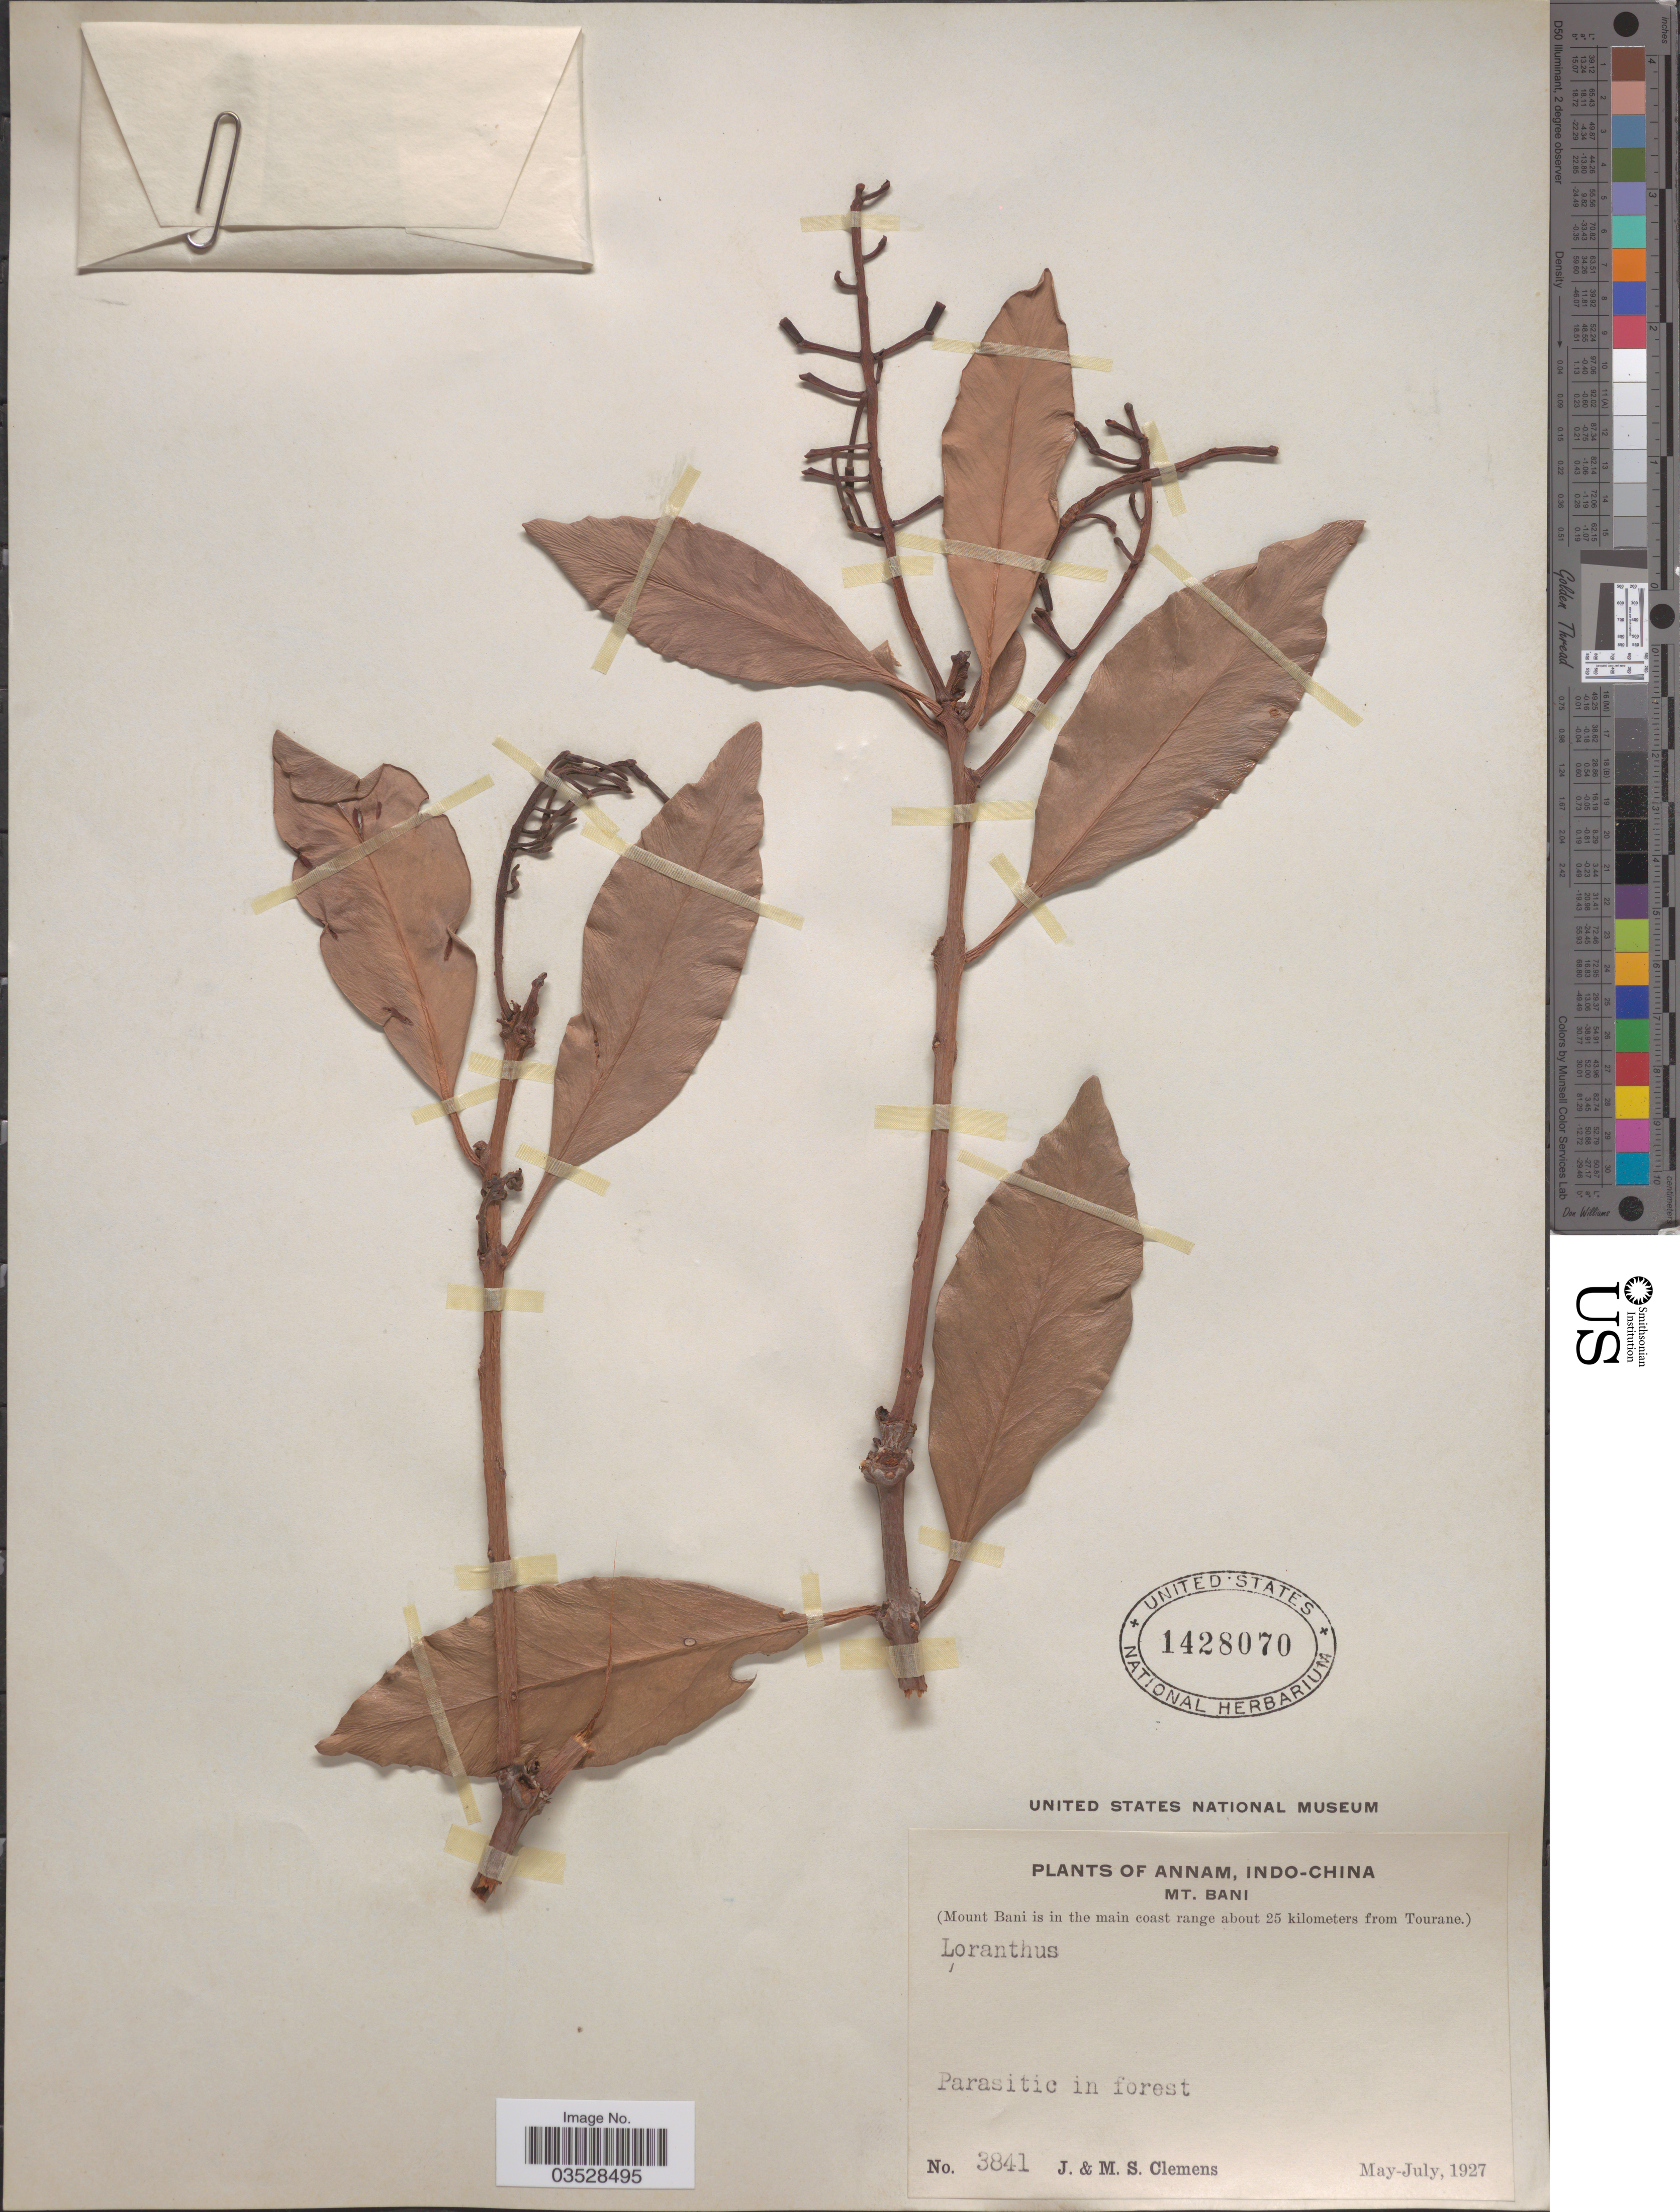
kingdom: Plantae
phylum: Tracheophyta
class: Magnoliopsida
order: Santalales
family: Loranthaceae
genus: Loranthus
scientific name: Loranthus sp.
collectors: J. Clemens & M. S. Clemens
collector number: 3841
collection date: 1927-05/1927-07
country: Vietnam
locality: Annam, Indo-China. Mt. Bani. Mount Bani is in the main coast range about 25 kilometers from Tourane.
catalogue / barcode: US 1428070